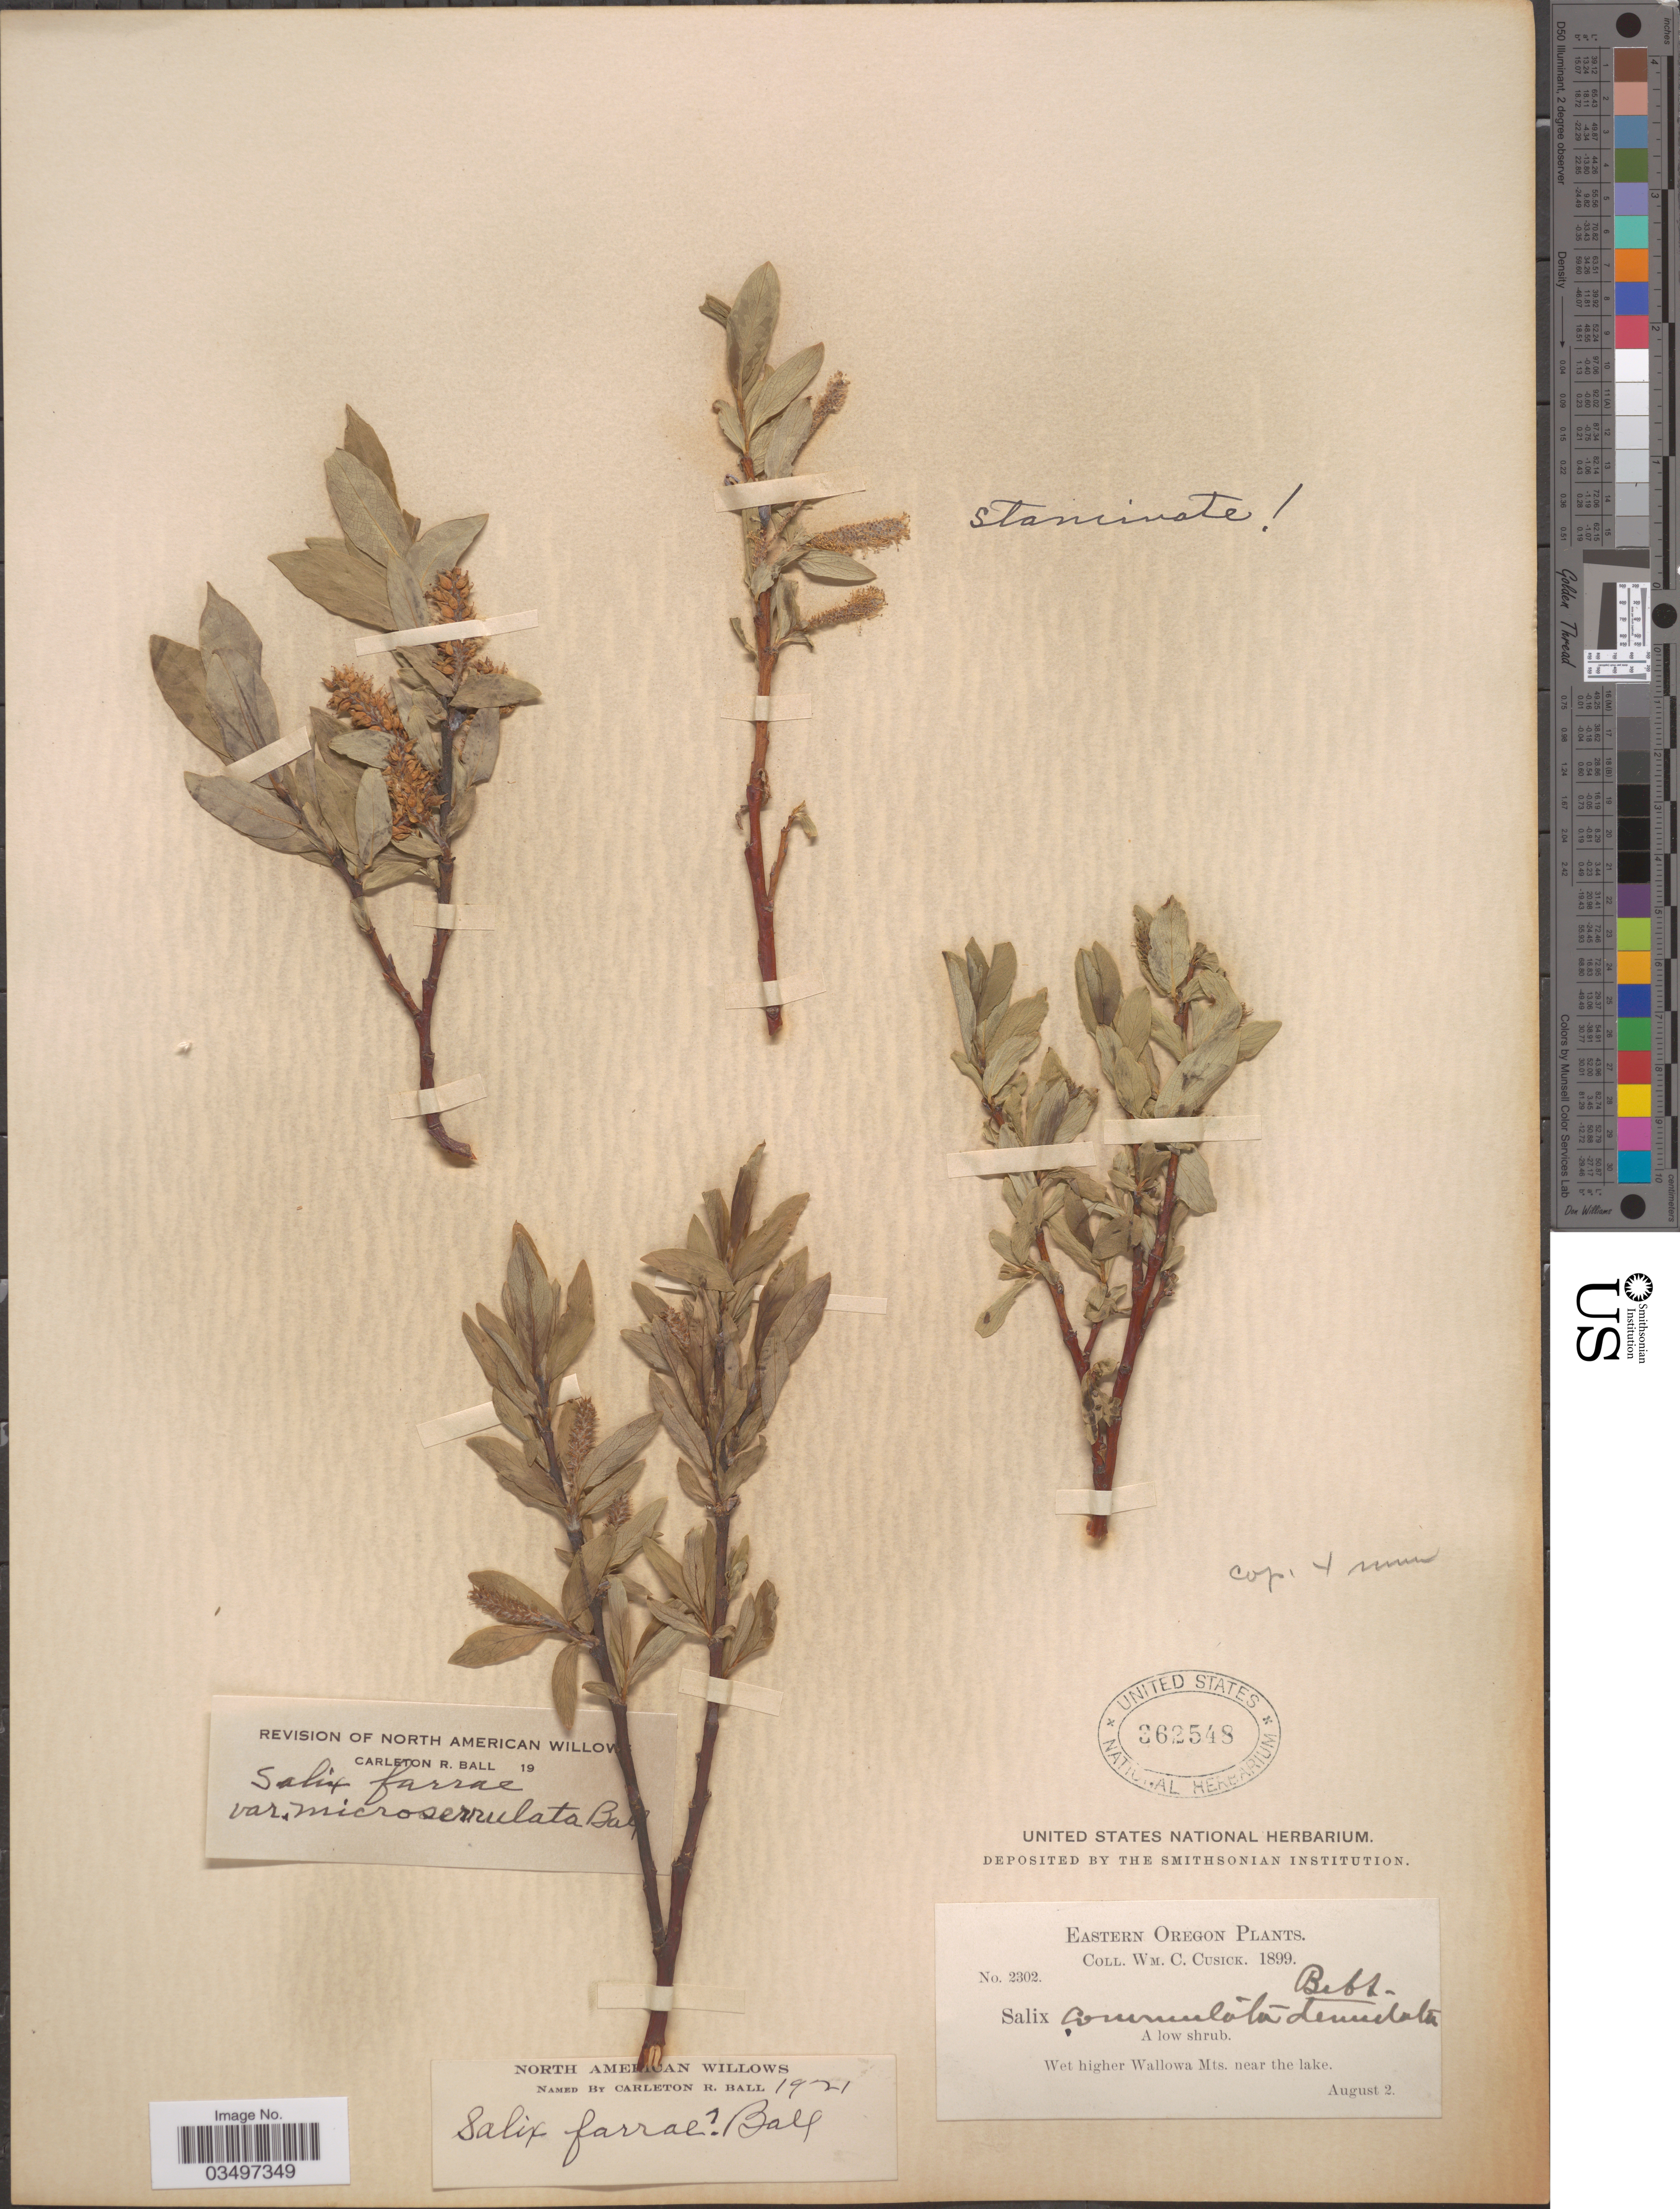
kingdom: Plantae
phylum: Tracheophyta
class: Magnoliopsida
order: Malpighiales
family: Salicaceae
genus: Salix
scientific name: Salix farrae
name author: C.R. Ball in Standl.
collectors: W. C. Cusick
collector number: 2302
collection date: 1899-08-02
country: United States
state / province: Oregon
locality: Eastern Oregon. Wet higher Wallowa Mts. near the lake.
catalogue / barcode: US 362548